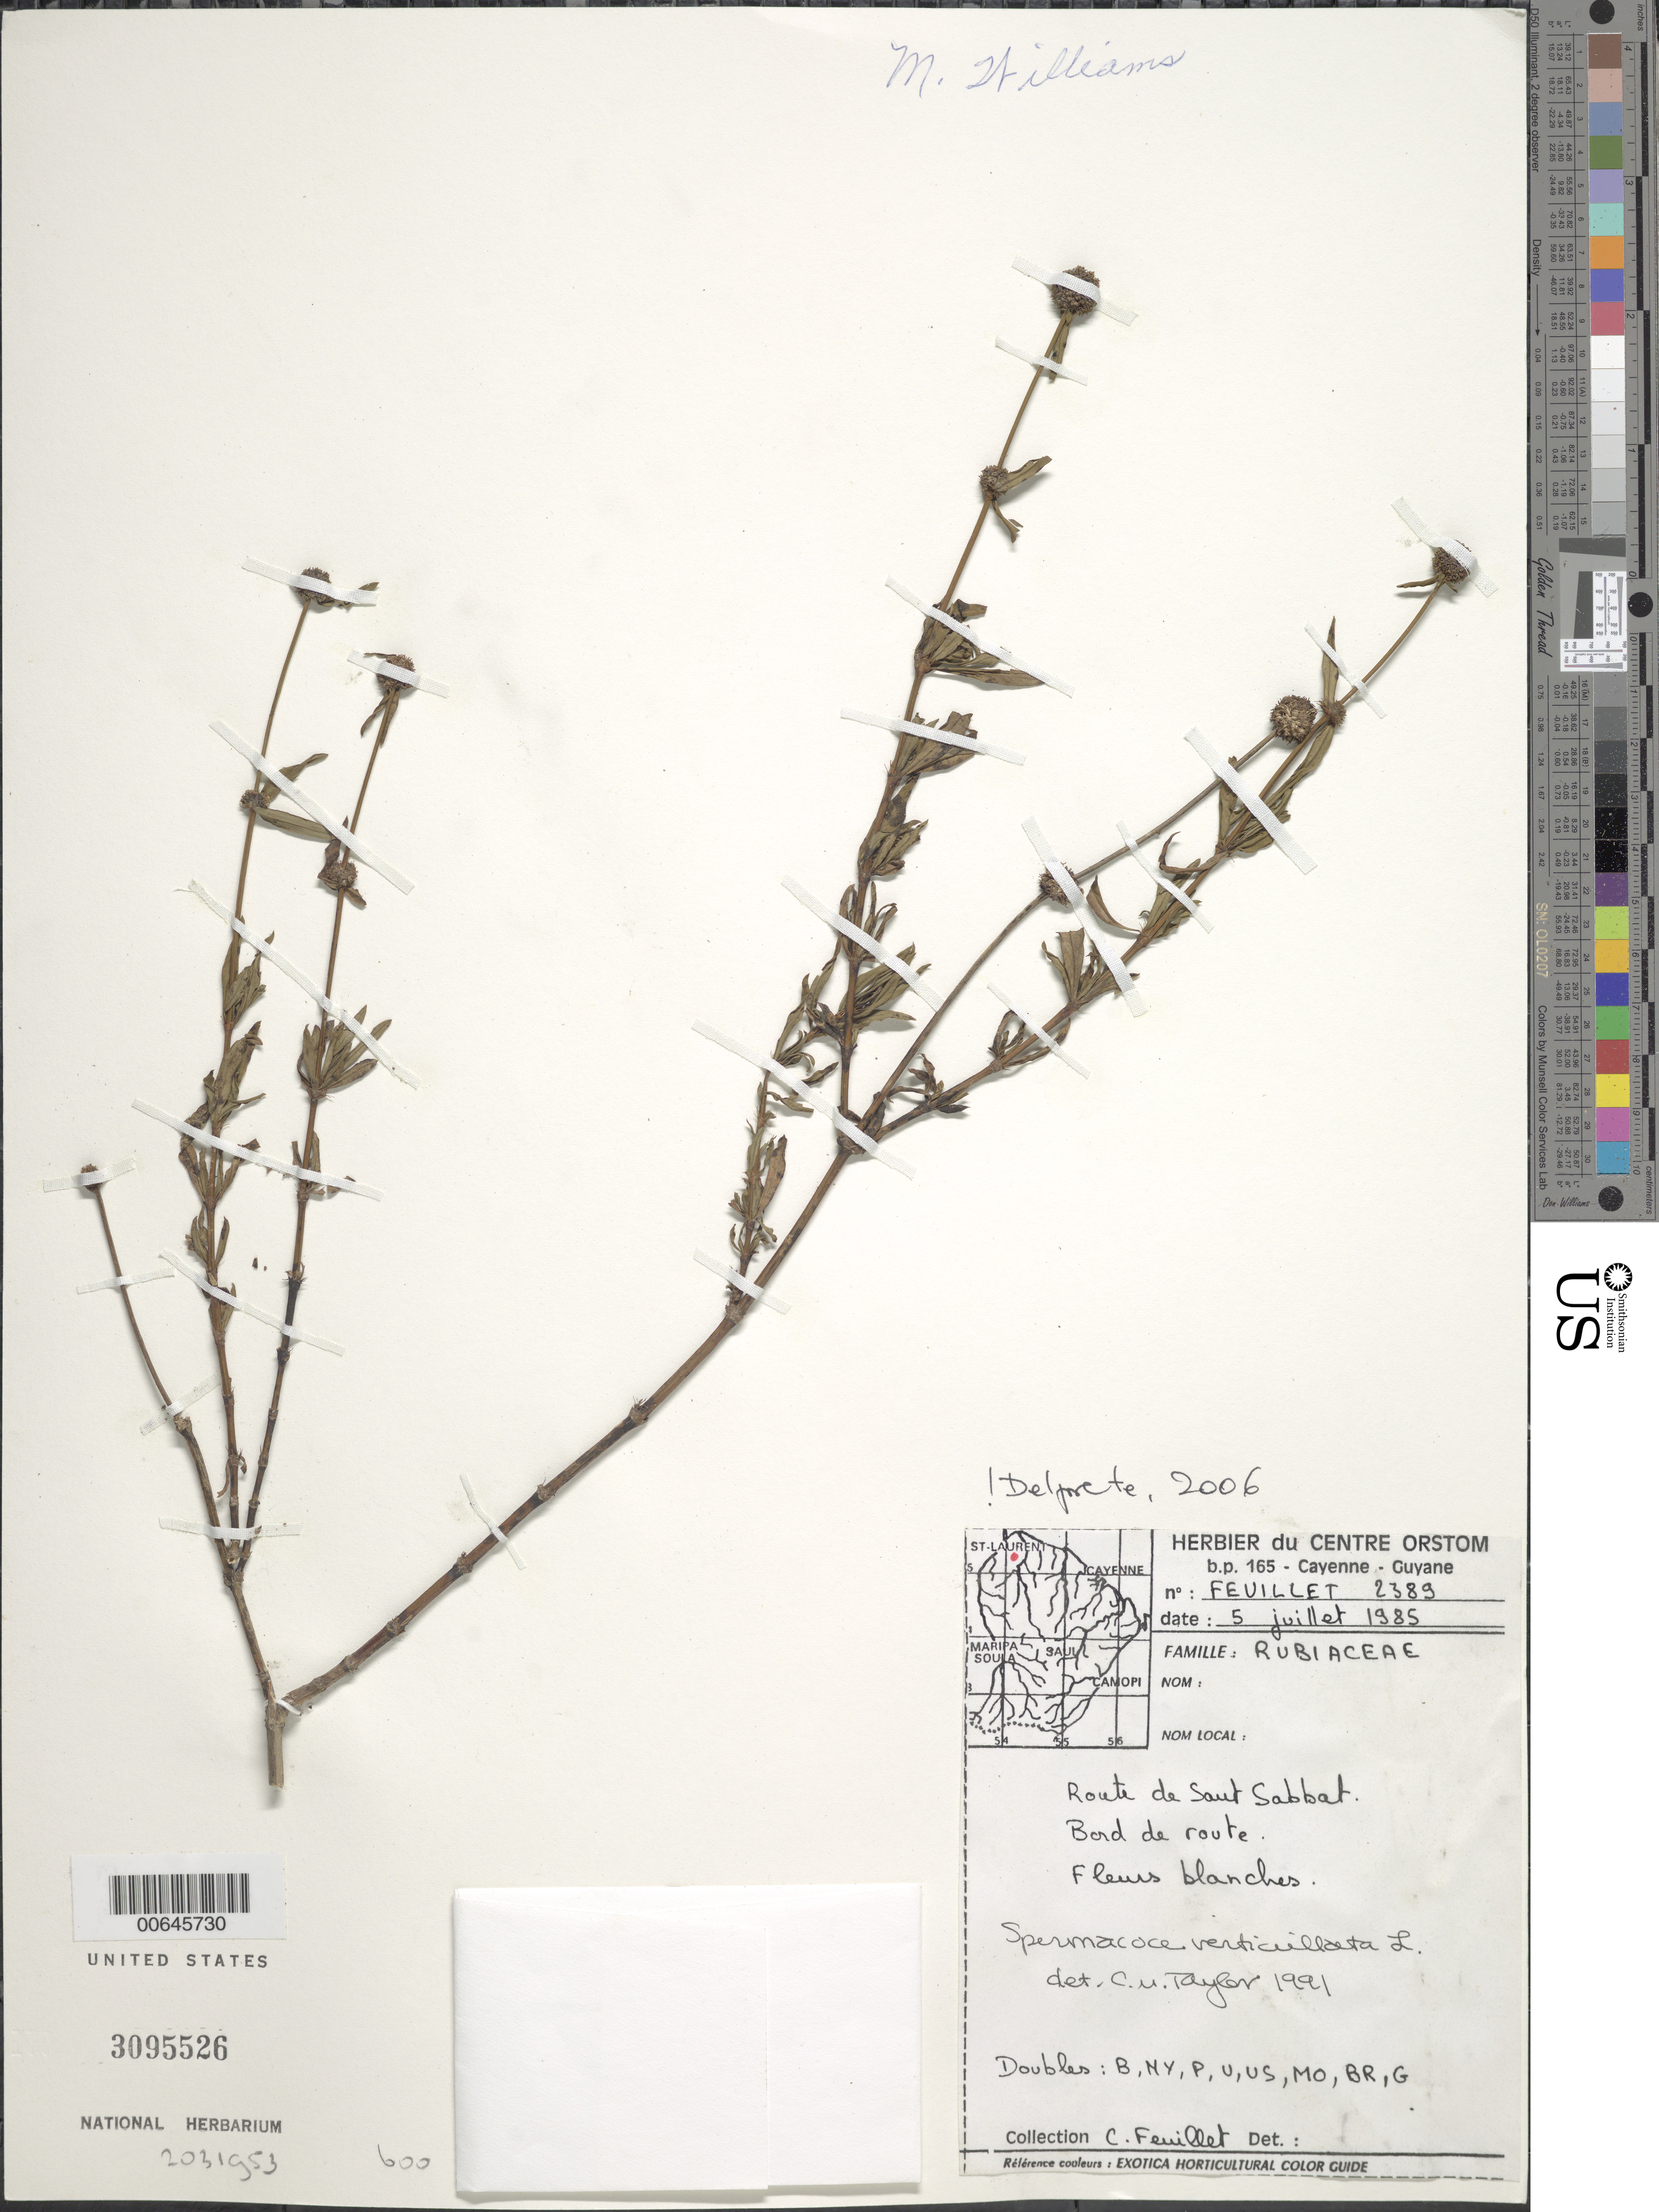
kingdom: Plantae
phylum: Tracheophyta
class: Magnoliopsida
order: Gentianales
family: Rubiaceae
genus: Spermacoce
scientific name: Spermacoce verticillata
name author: L.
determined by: Delprete, P. G., Herb. de Guyane Cay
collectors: C. Feuillet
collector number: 2389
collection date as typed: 5-Jul-85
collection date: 1985-07-05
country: French Guiana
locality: Route de Saut Sabbat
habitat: Borde de route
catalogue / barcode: US 3095526